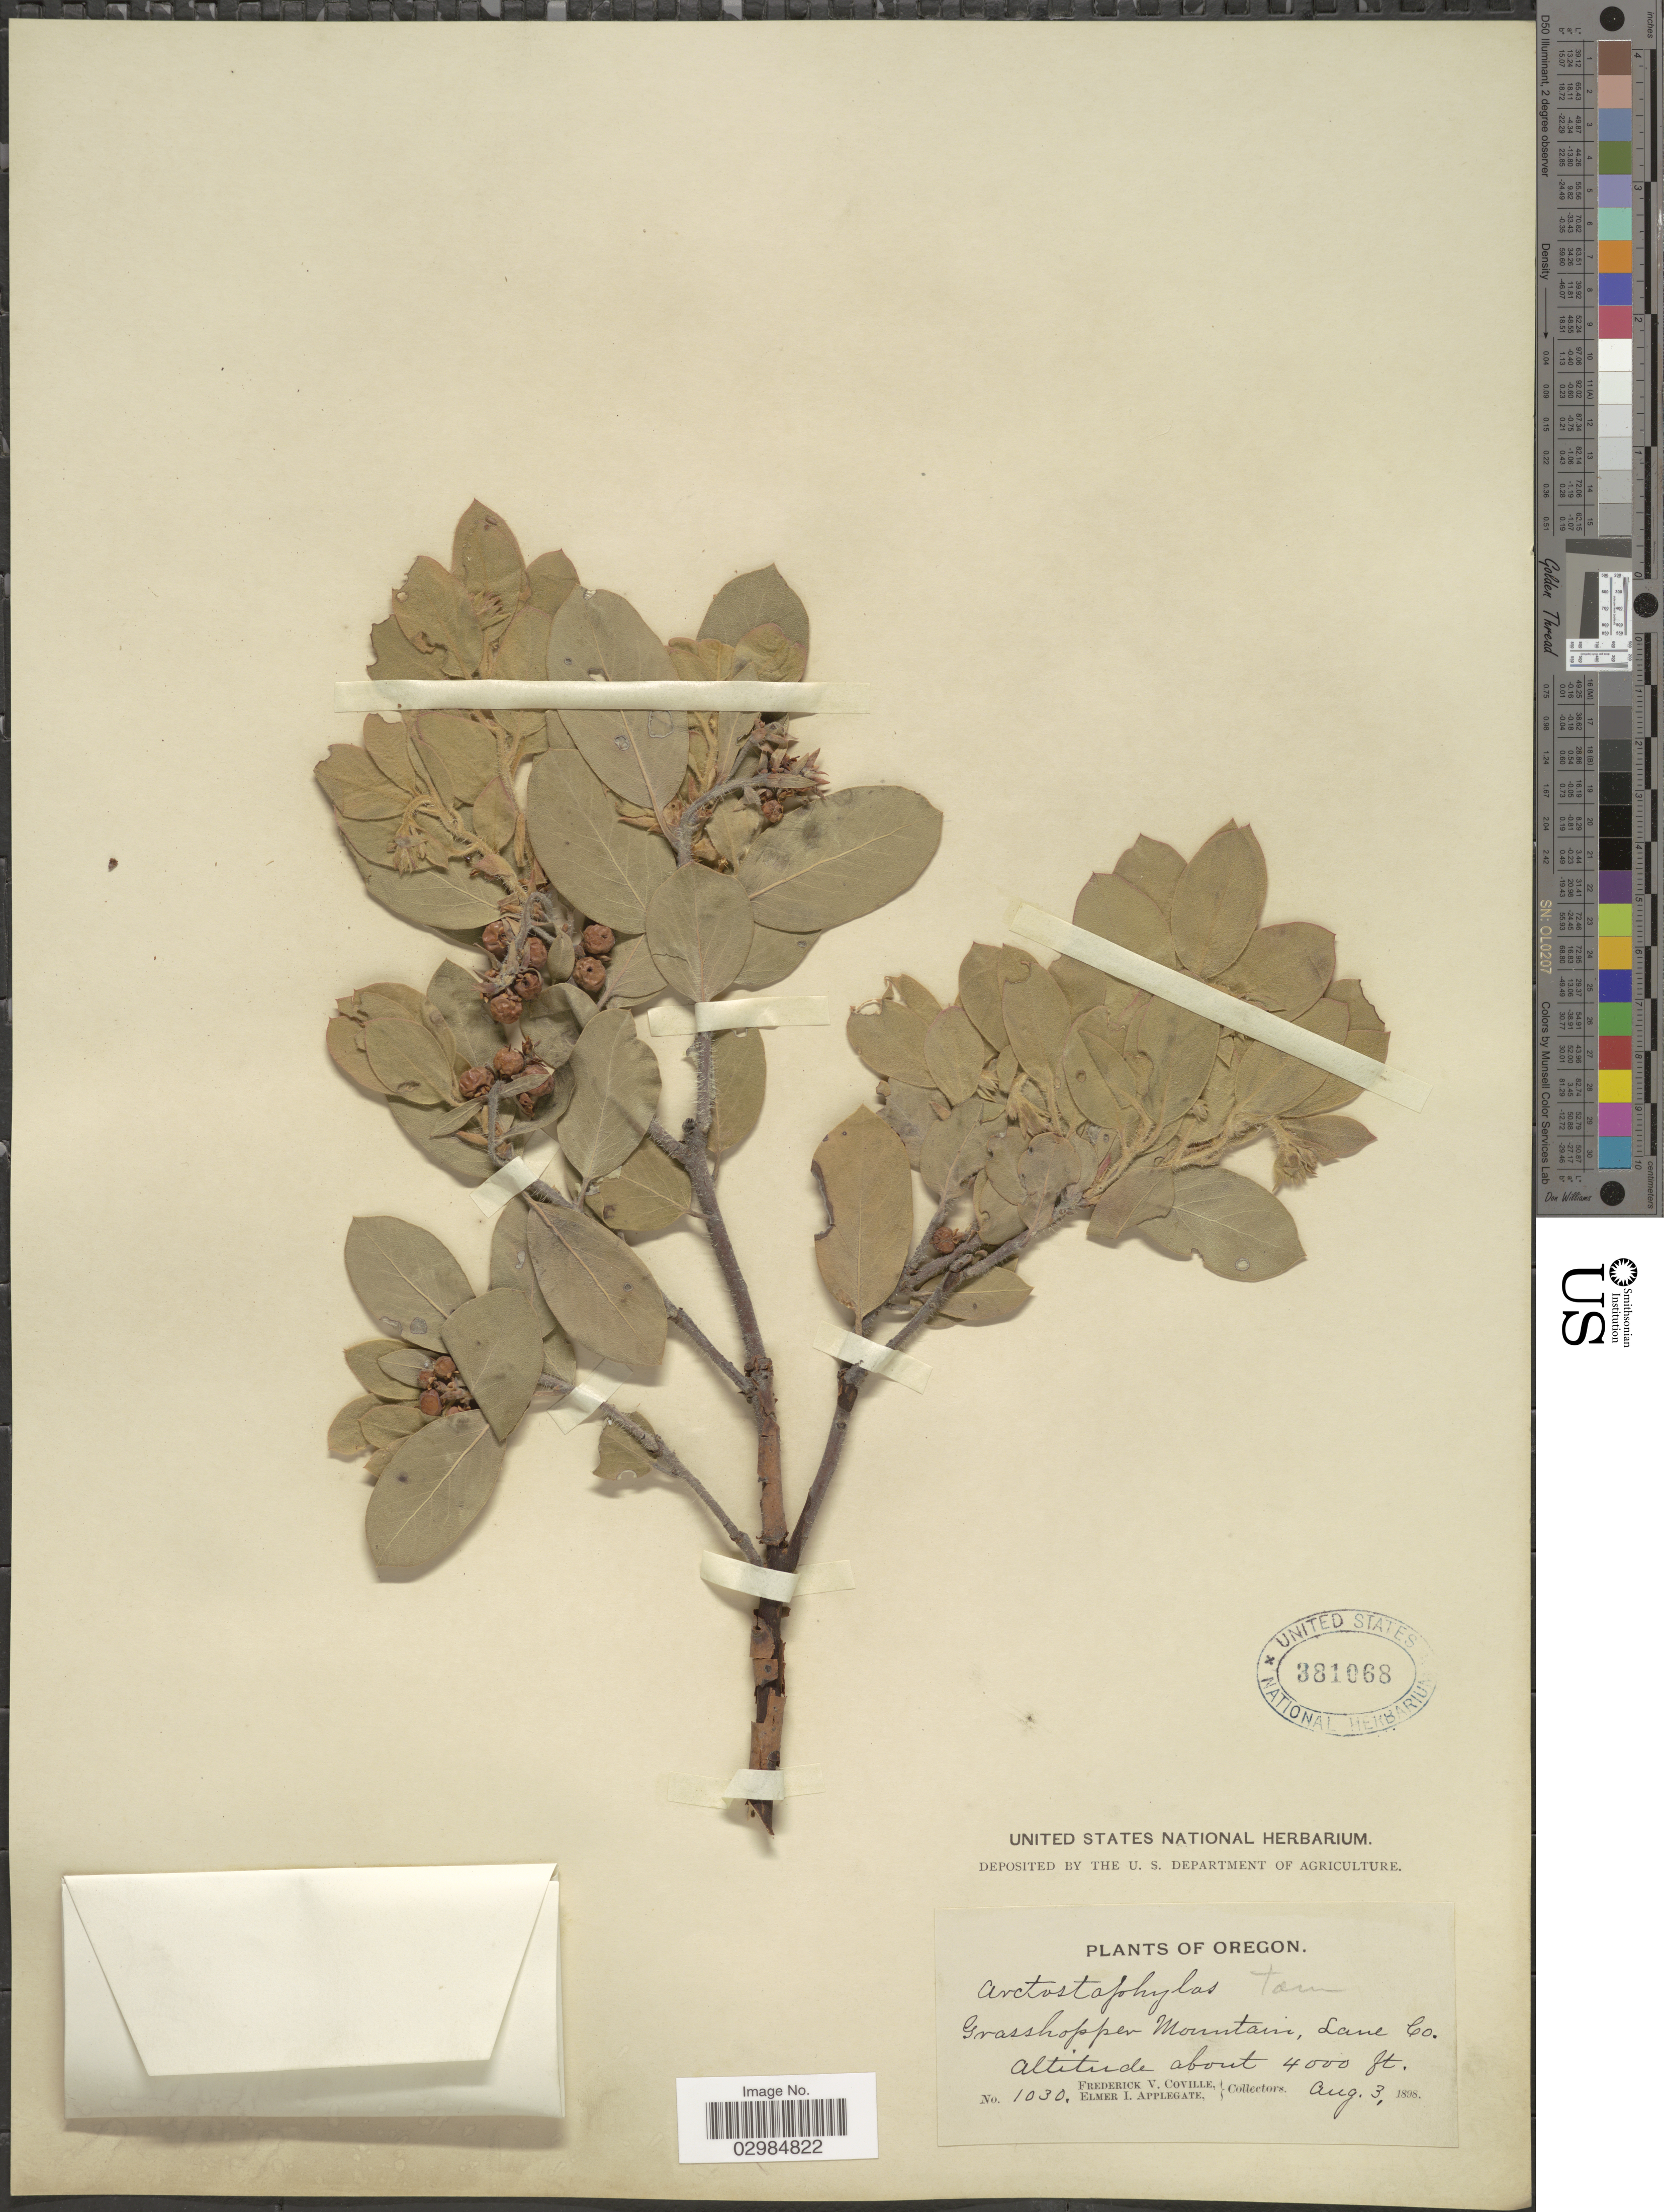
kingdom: Plantae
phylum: Tracheophyta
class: Magnoliopsida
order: Ericales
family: Ericaceae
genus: Arctostaphylos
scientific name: Arctostaphylos tomentosa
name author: (Pursh) Lindl.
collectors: F. V. Coville & E. I. Applegate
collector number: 1030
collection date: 1898-08-03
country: United States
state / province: Oregon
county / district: Lane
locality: Grasshopper Mountain, Lane Co.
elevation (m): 1219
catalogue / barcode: US 381068